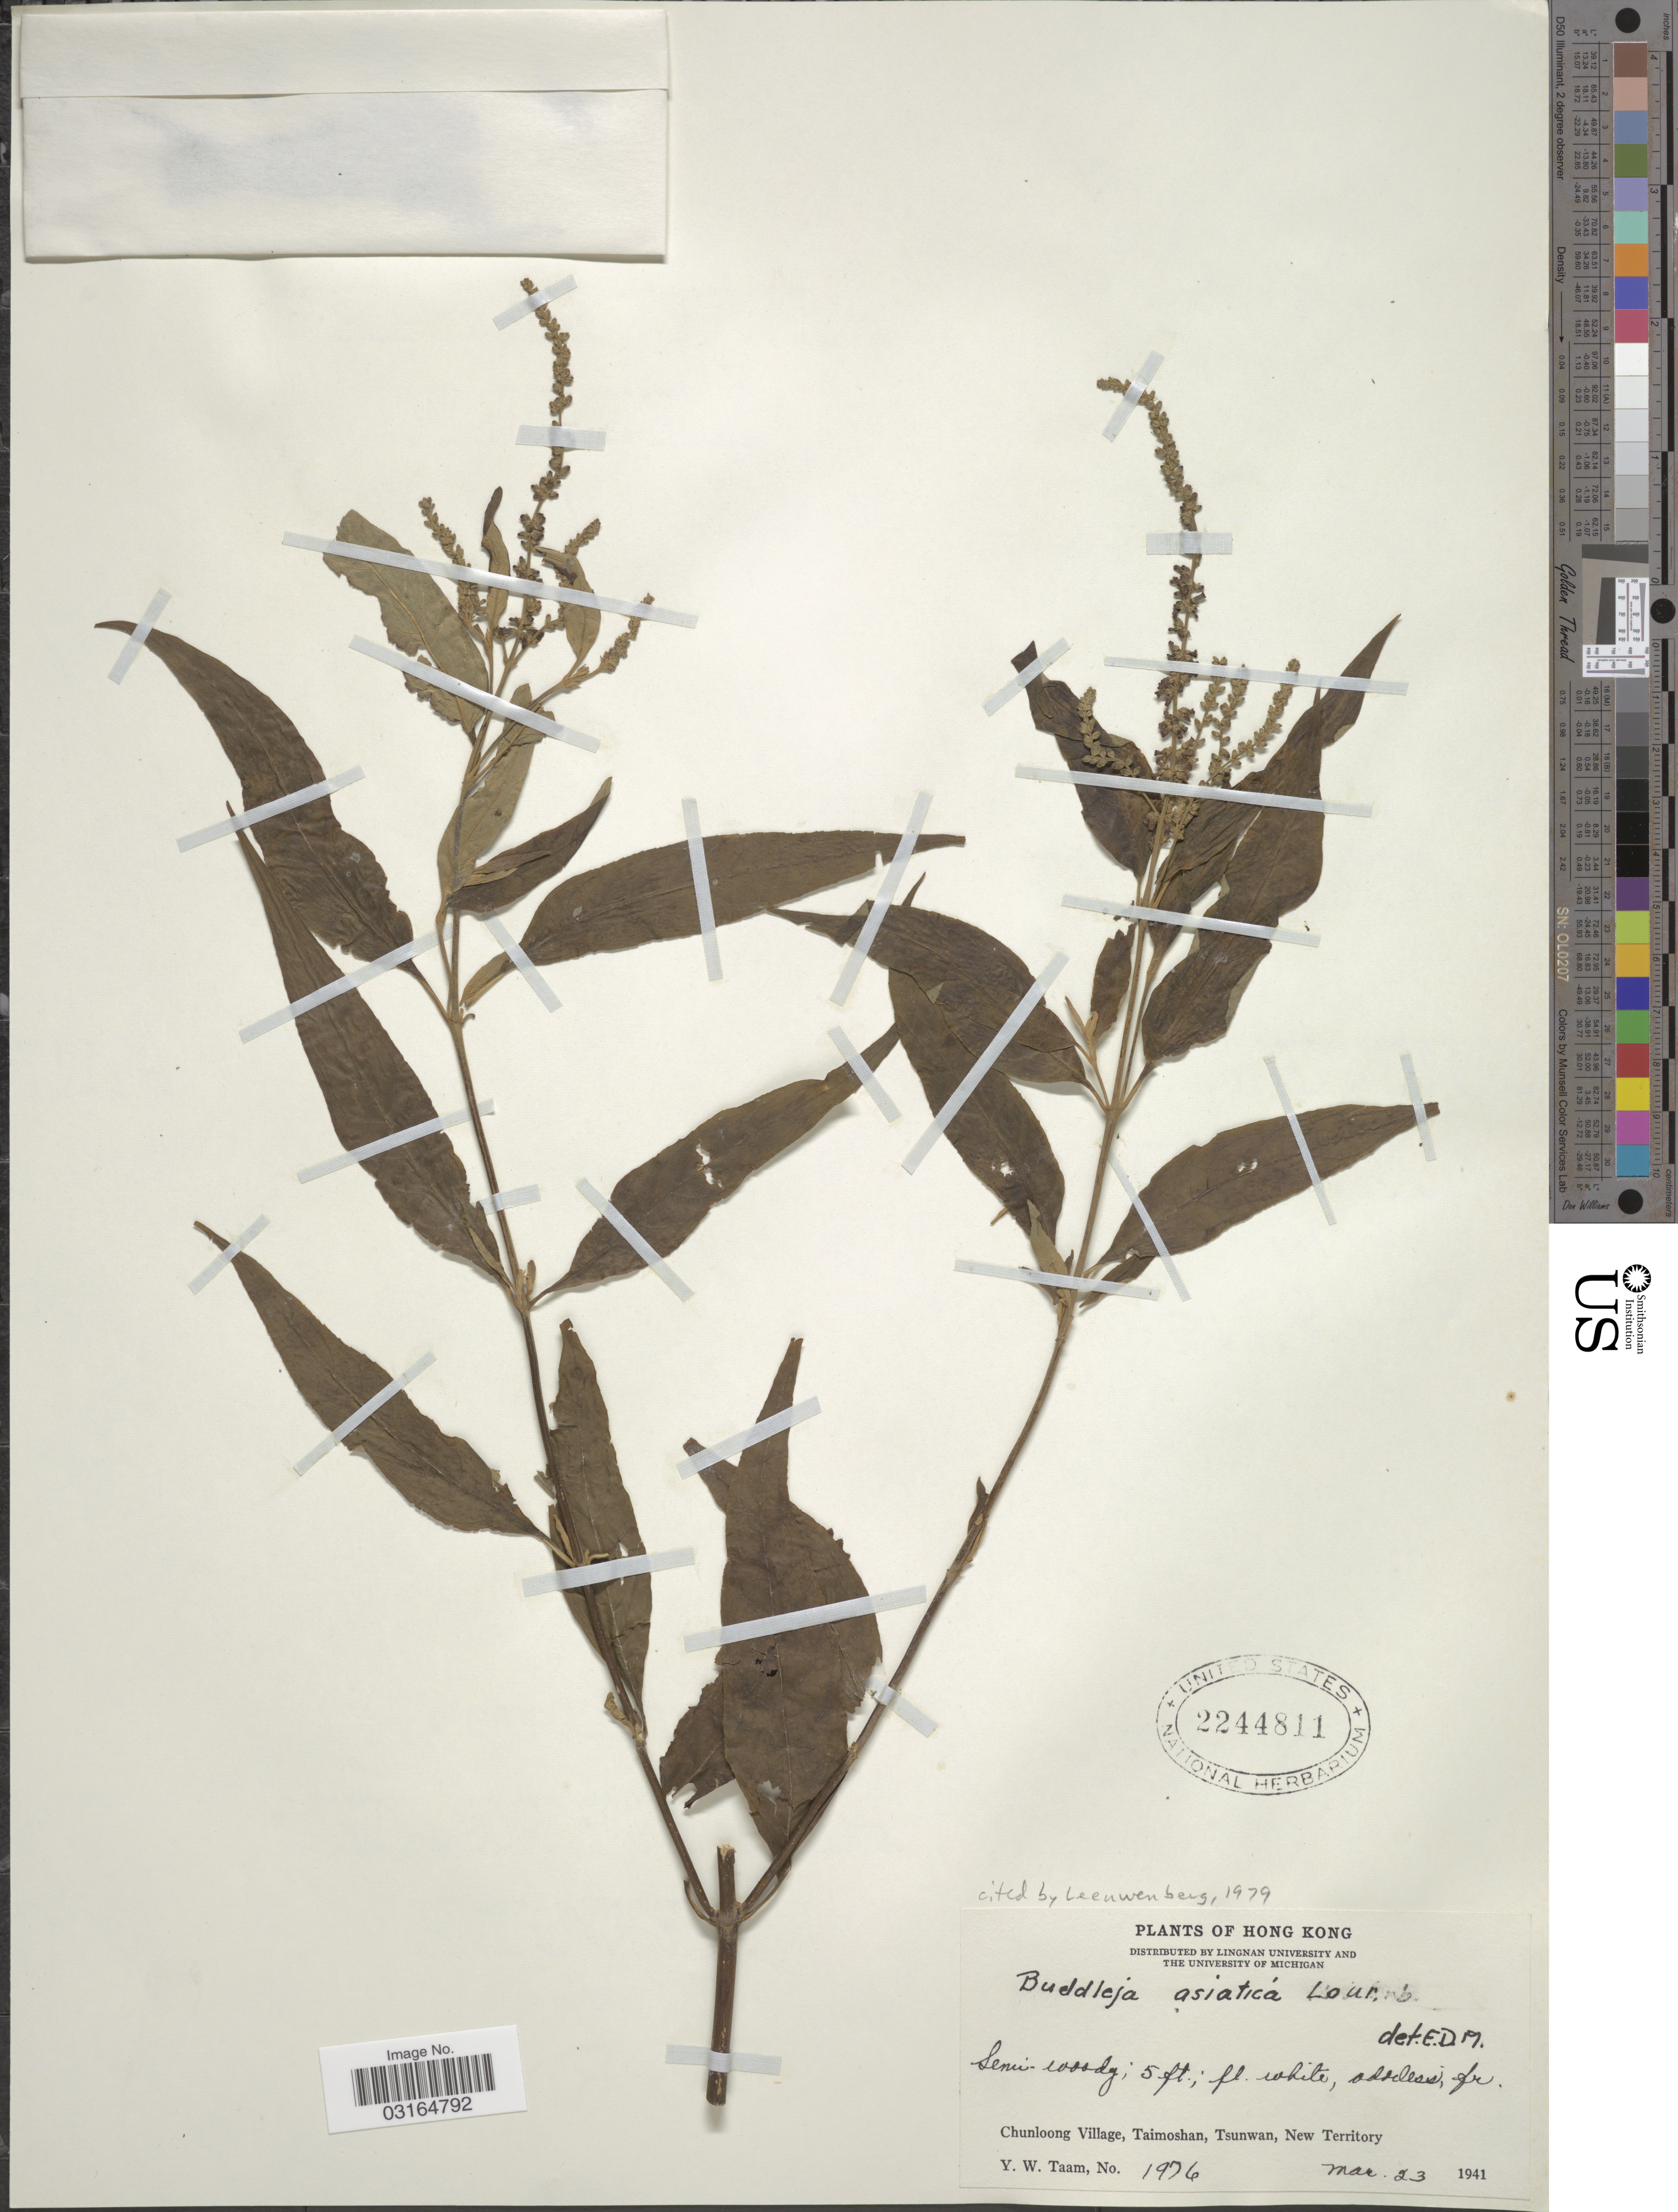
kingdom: Plantae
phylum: Tracheophyta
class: Magnoliopsida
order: Lamiales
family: Scrophulariaceae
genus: Buddleja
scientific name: Buddleja asiatica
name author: Lour.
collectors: Y. W. Taam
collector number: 1976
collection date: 1941-03-23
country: China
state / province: Hong Kong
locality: Chunloong Village, Taimoshan, Tsunwan, New Territory.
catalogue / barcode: US 2244811